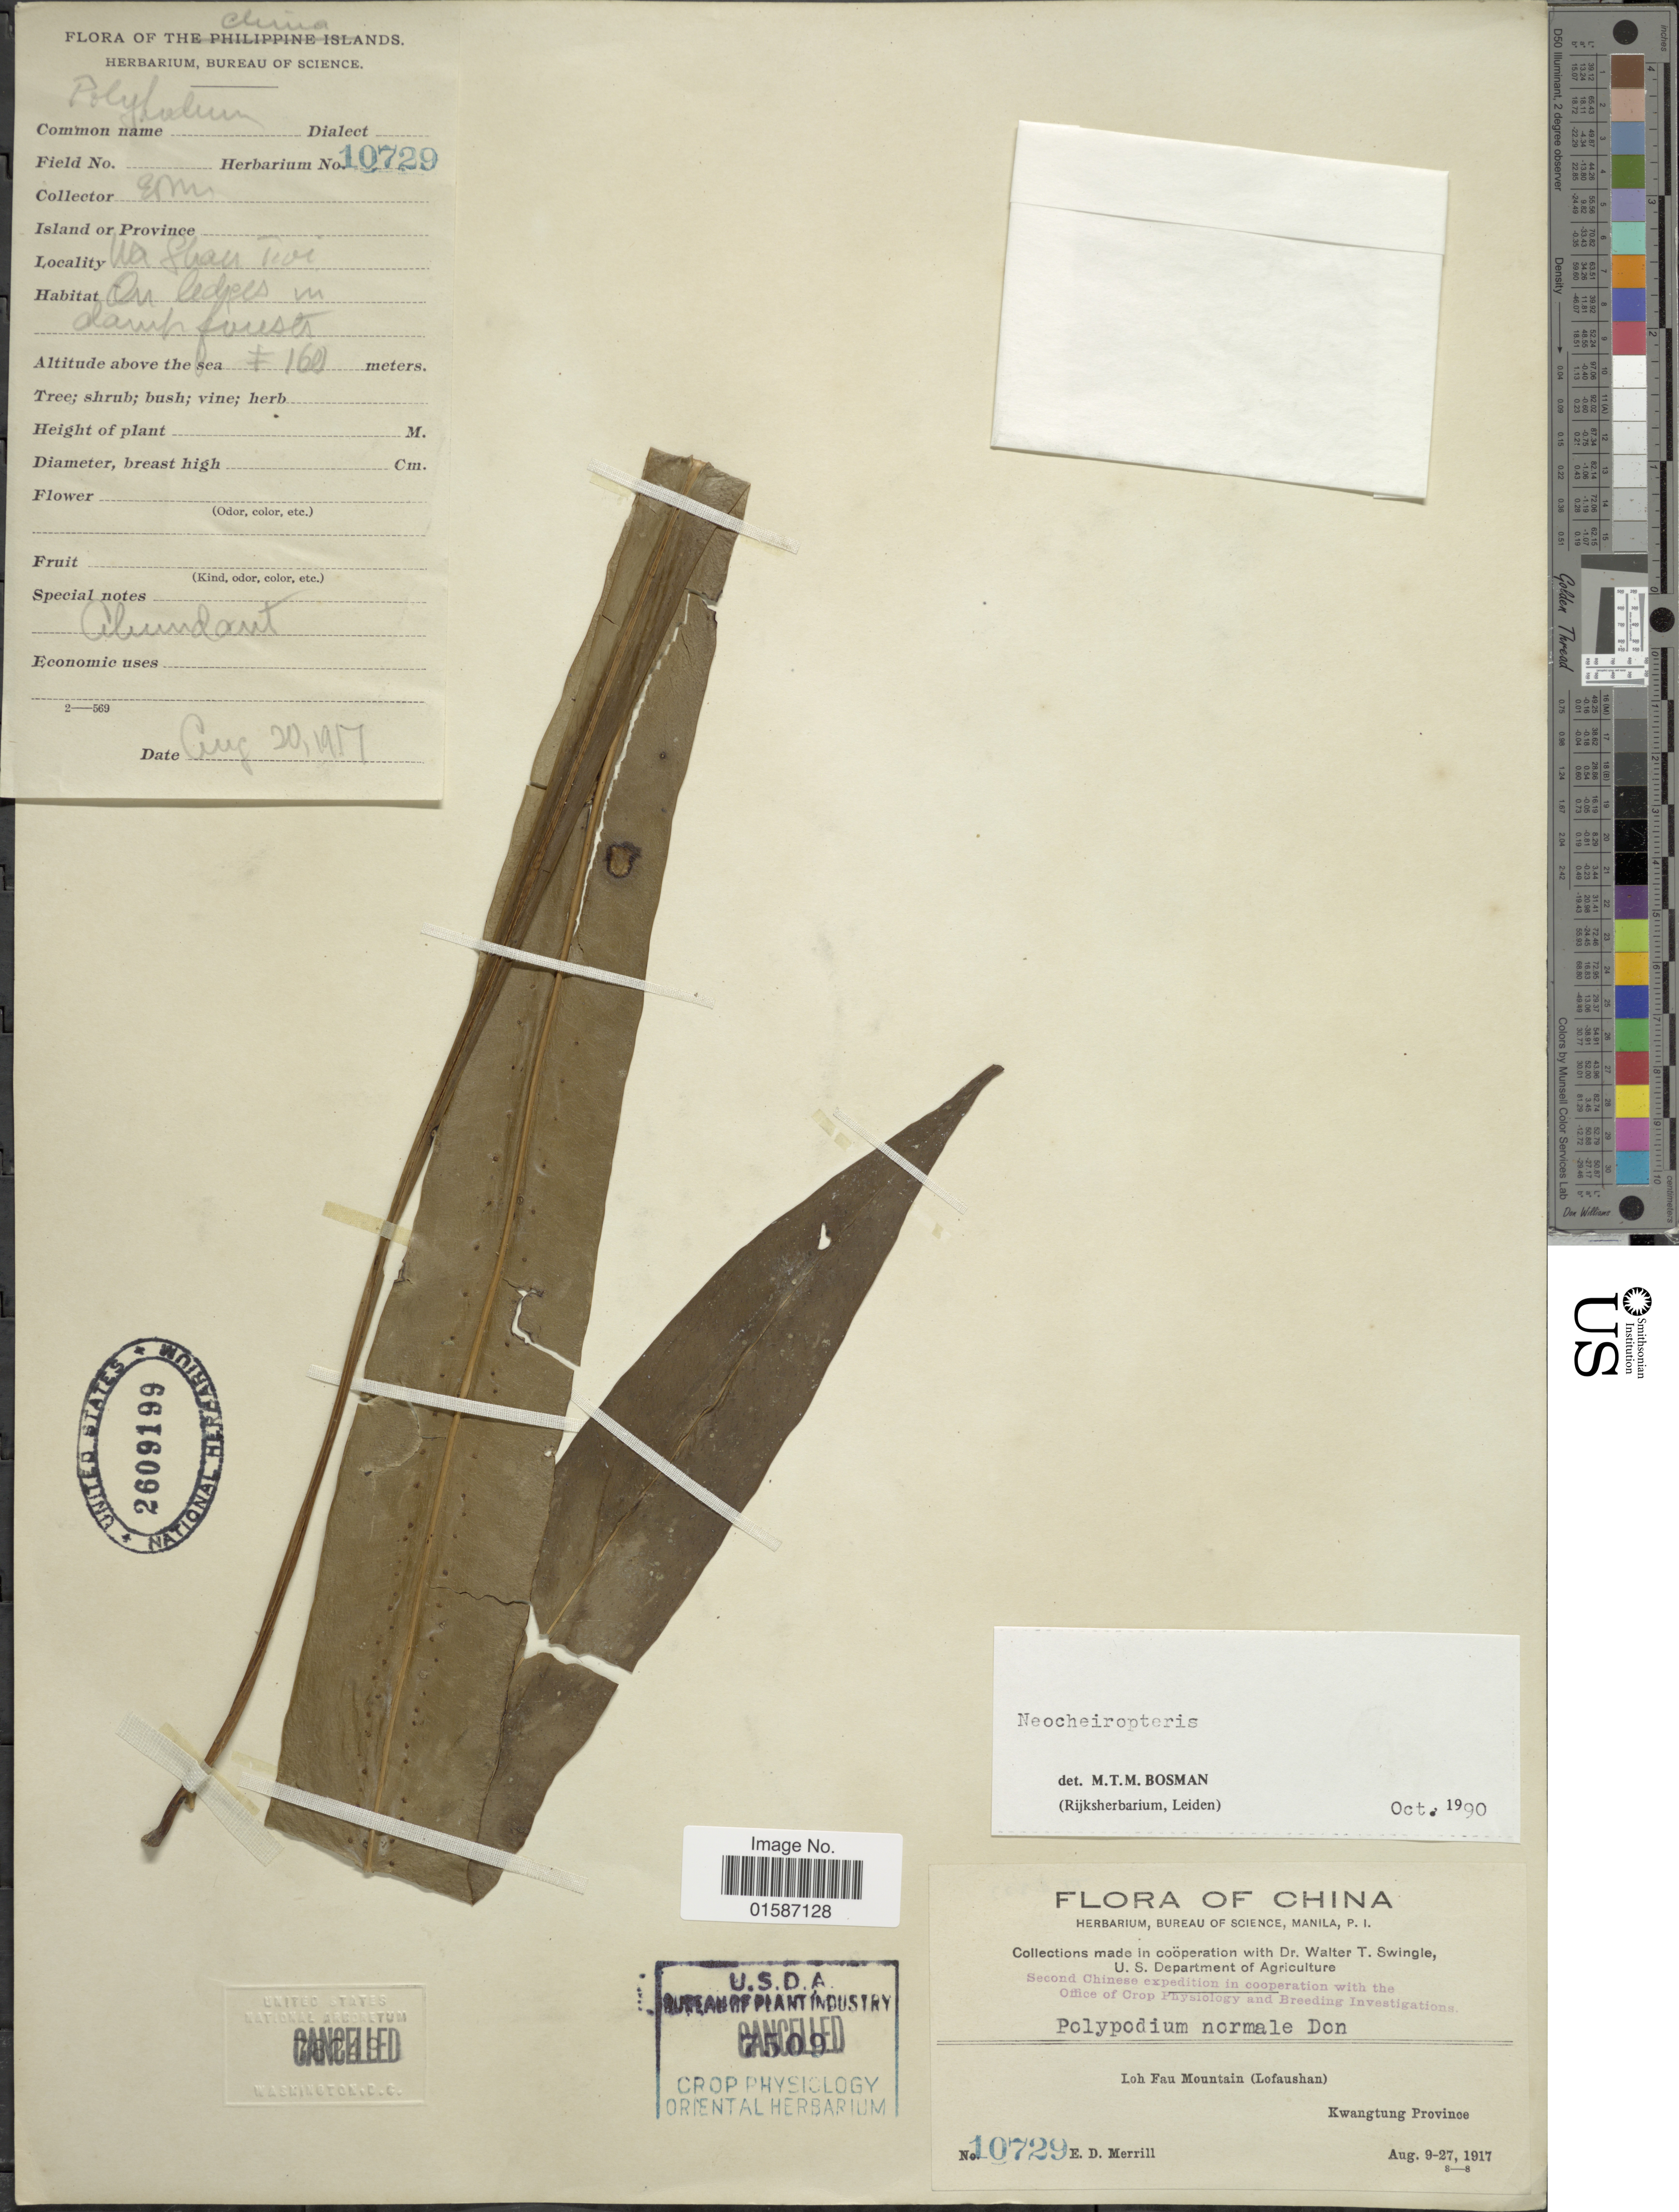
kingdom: Plantae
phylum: Tracheophyta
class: Polypodiopsida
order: Polypodiales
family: Polypodiaceae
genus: Tricholepidium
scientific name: Tricholepidium normale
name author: (D. Don) Ching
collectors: E. D. Merrill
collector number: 10729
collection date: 1917-08-09/1917-08-27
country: China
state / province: Guangdong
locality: Lah Fau Mountain (Lofaushan), Kwangtung Province, Wa Shan Toi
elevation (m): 160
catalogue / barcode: US 2609199